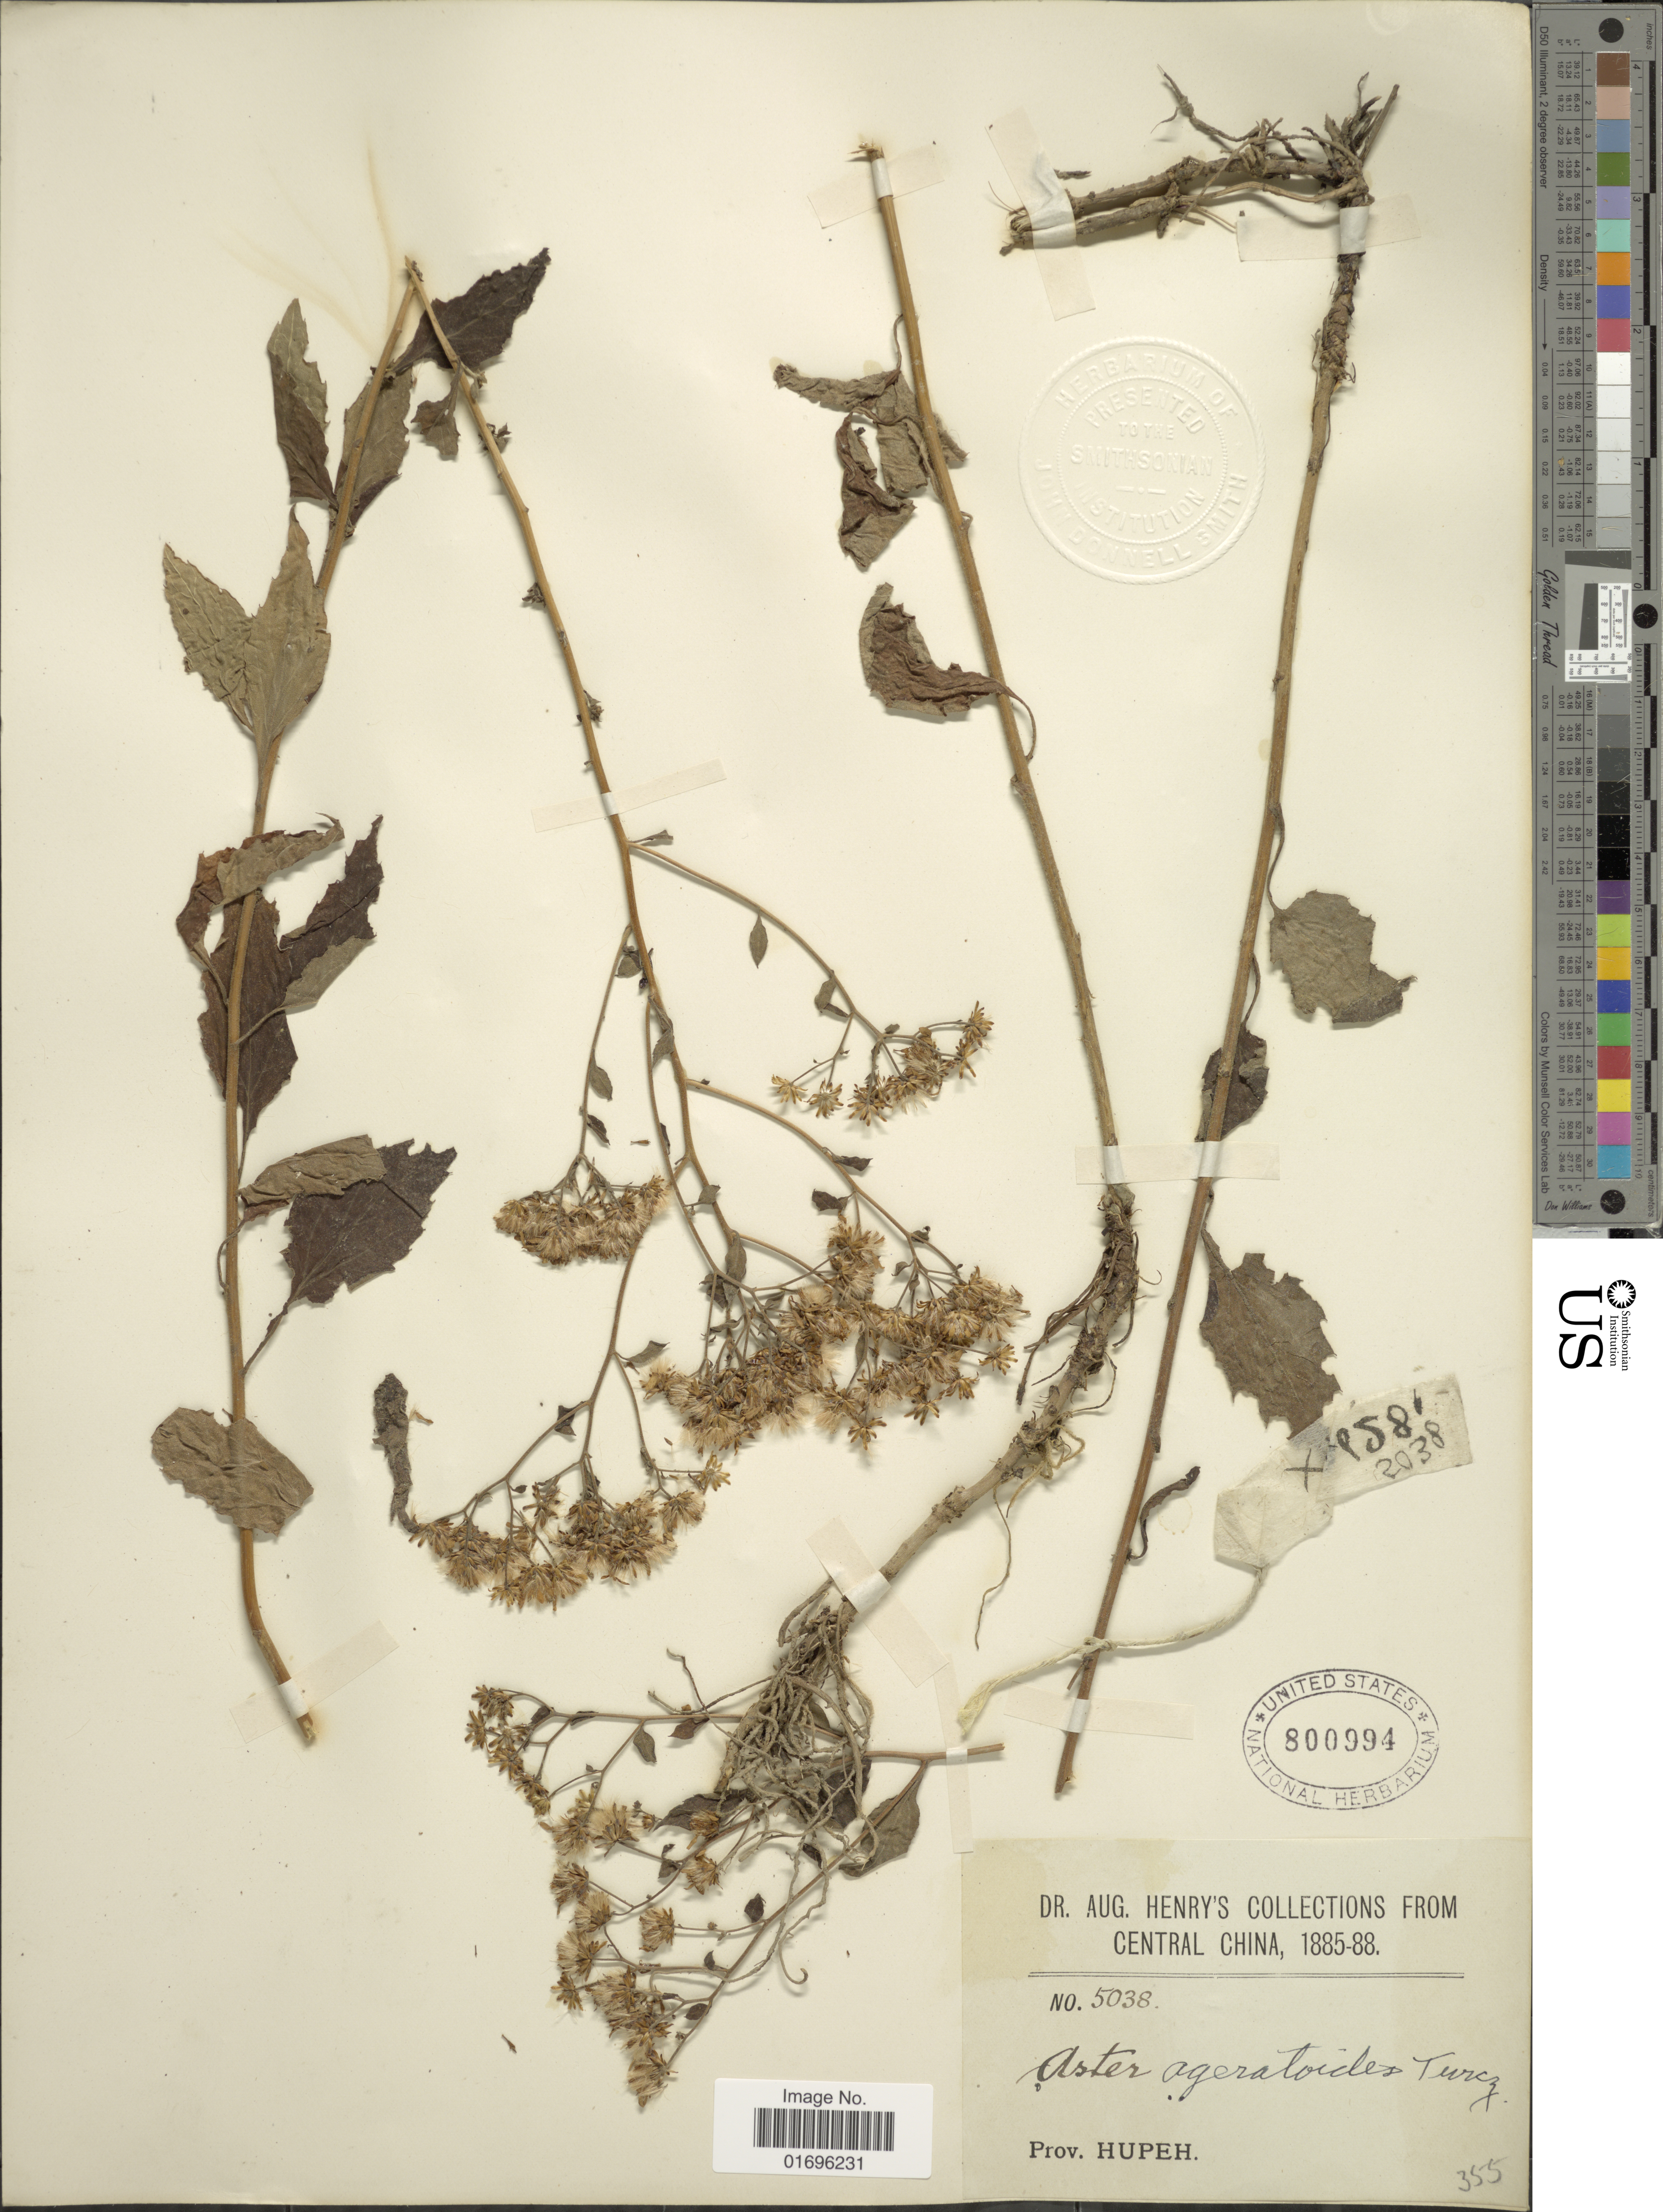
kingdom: Plantae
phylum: Tracheophyta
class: Magnoliopsida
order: Asterales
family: Asteraceae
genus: Aster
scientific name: Aster ageratoides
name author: Turcz.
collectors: A. Henry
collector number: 5038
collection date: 1885/1888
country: China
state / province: Hubei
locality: Central China. Prov. Hupeh.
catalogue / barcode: US 800994